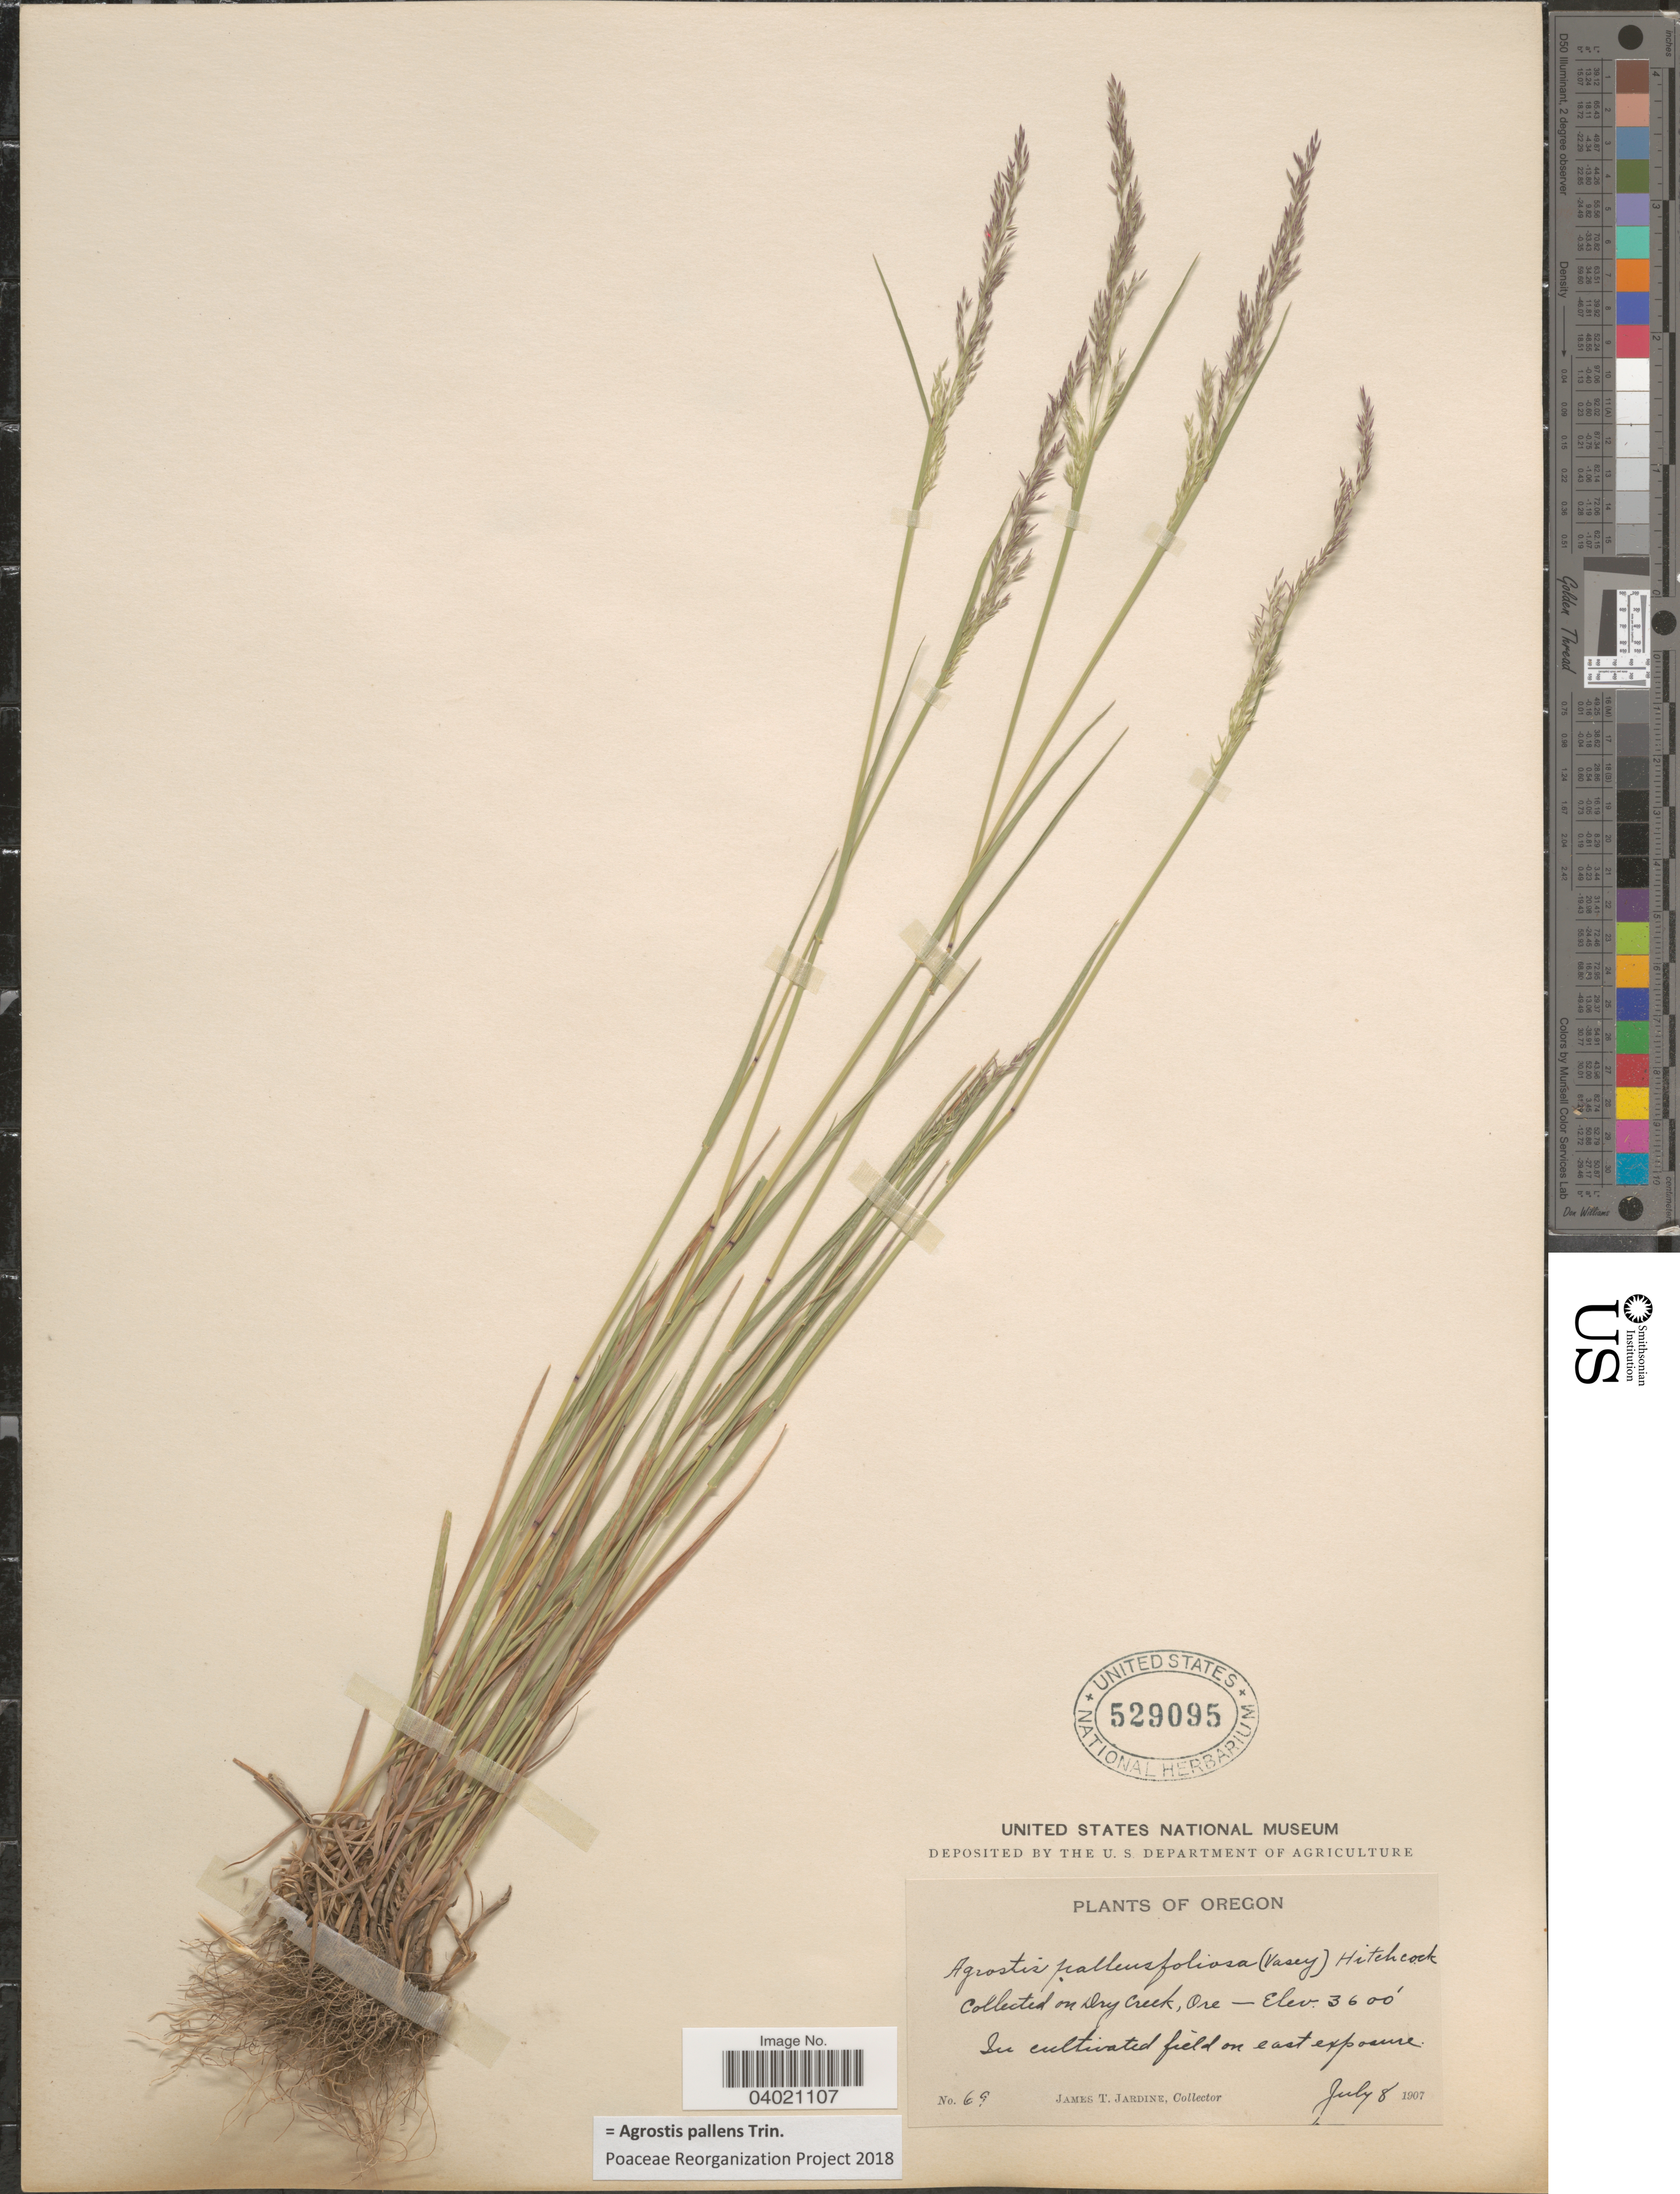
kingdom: Plantae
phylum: Tracheophyta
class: Liliopsida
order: Poales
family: Poaceae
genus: Agrostis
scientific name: Agrostis pallens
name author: Trin.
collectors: J. T. Jardine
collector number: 69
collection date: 1907-07-08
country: United States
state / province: Oregon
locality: On Dry Creek. In cultivated field on east exposure.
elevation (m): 1097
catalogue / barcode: US 529095